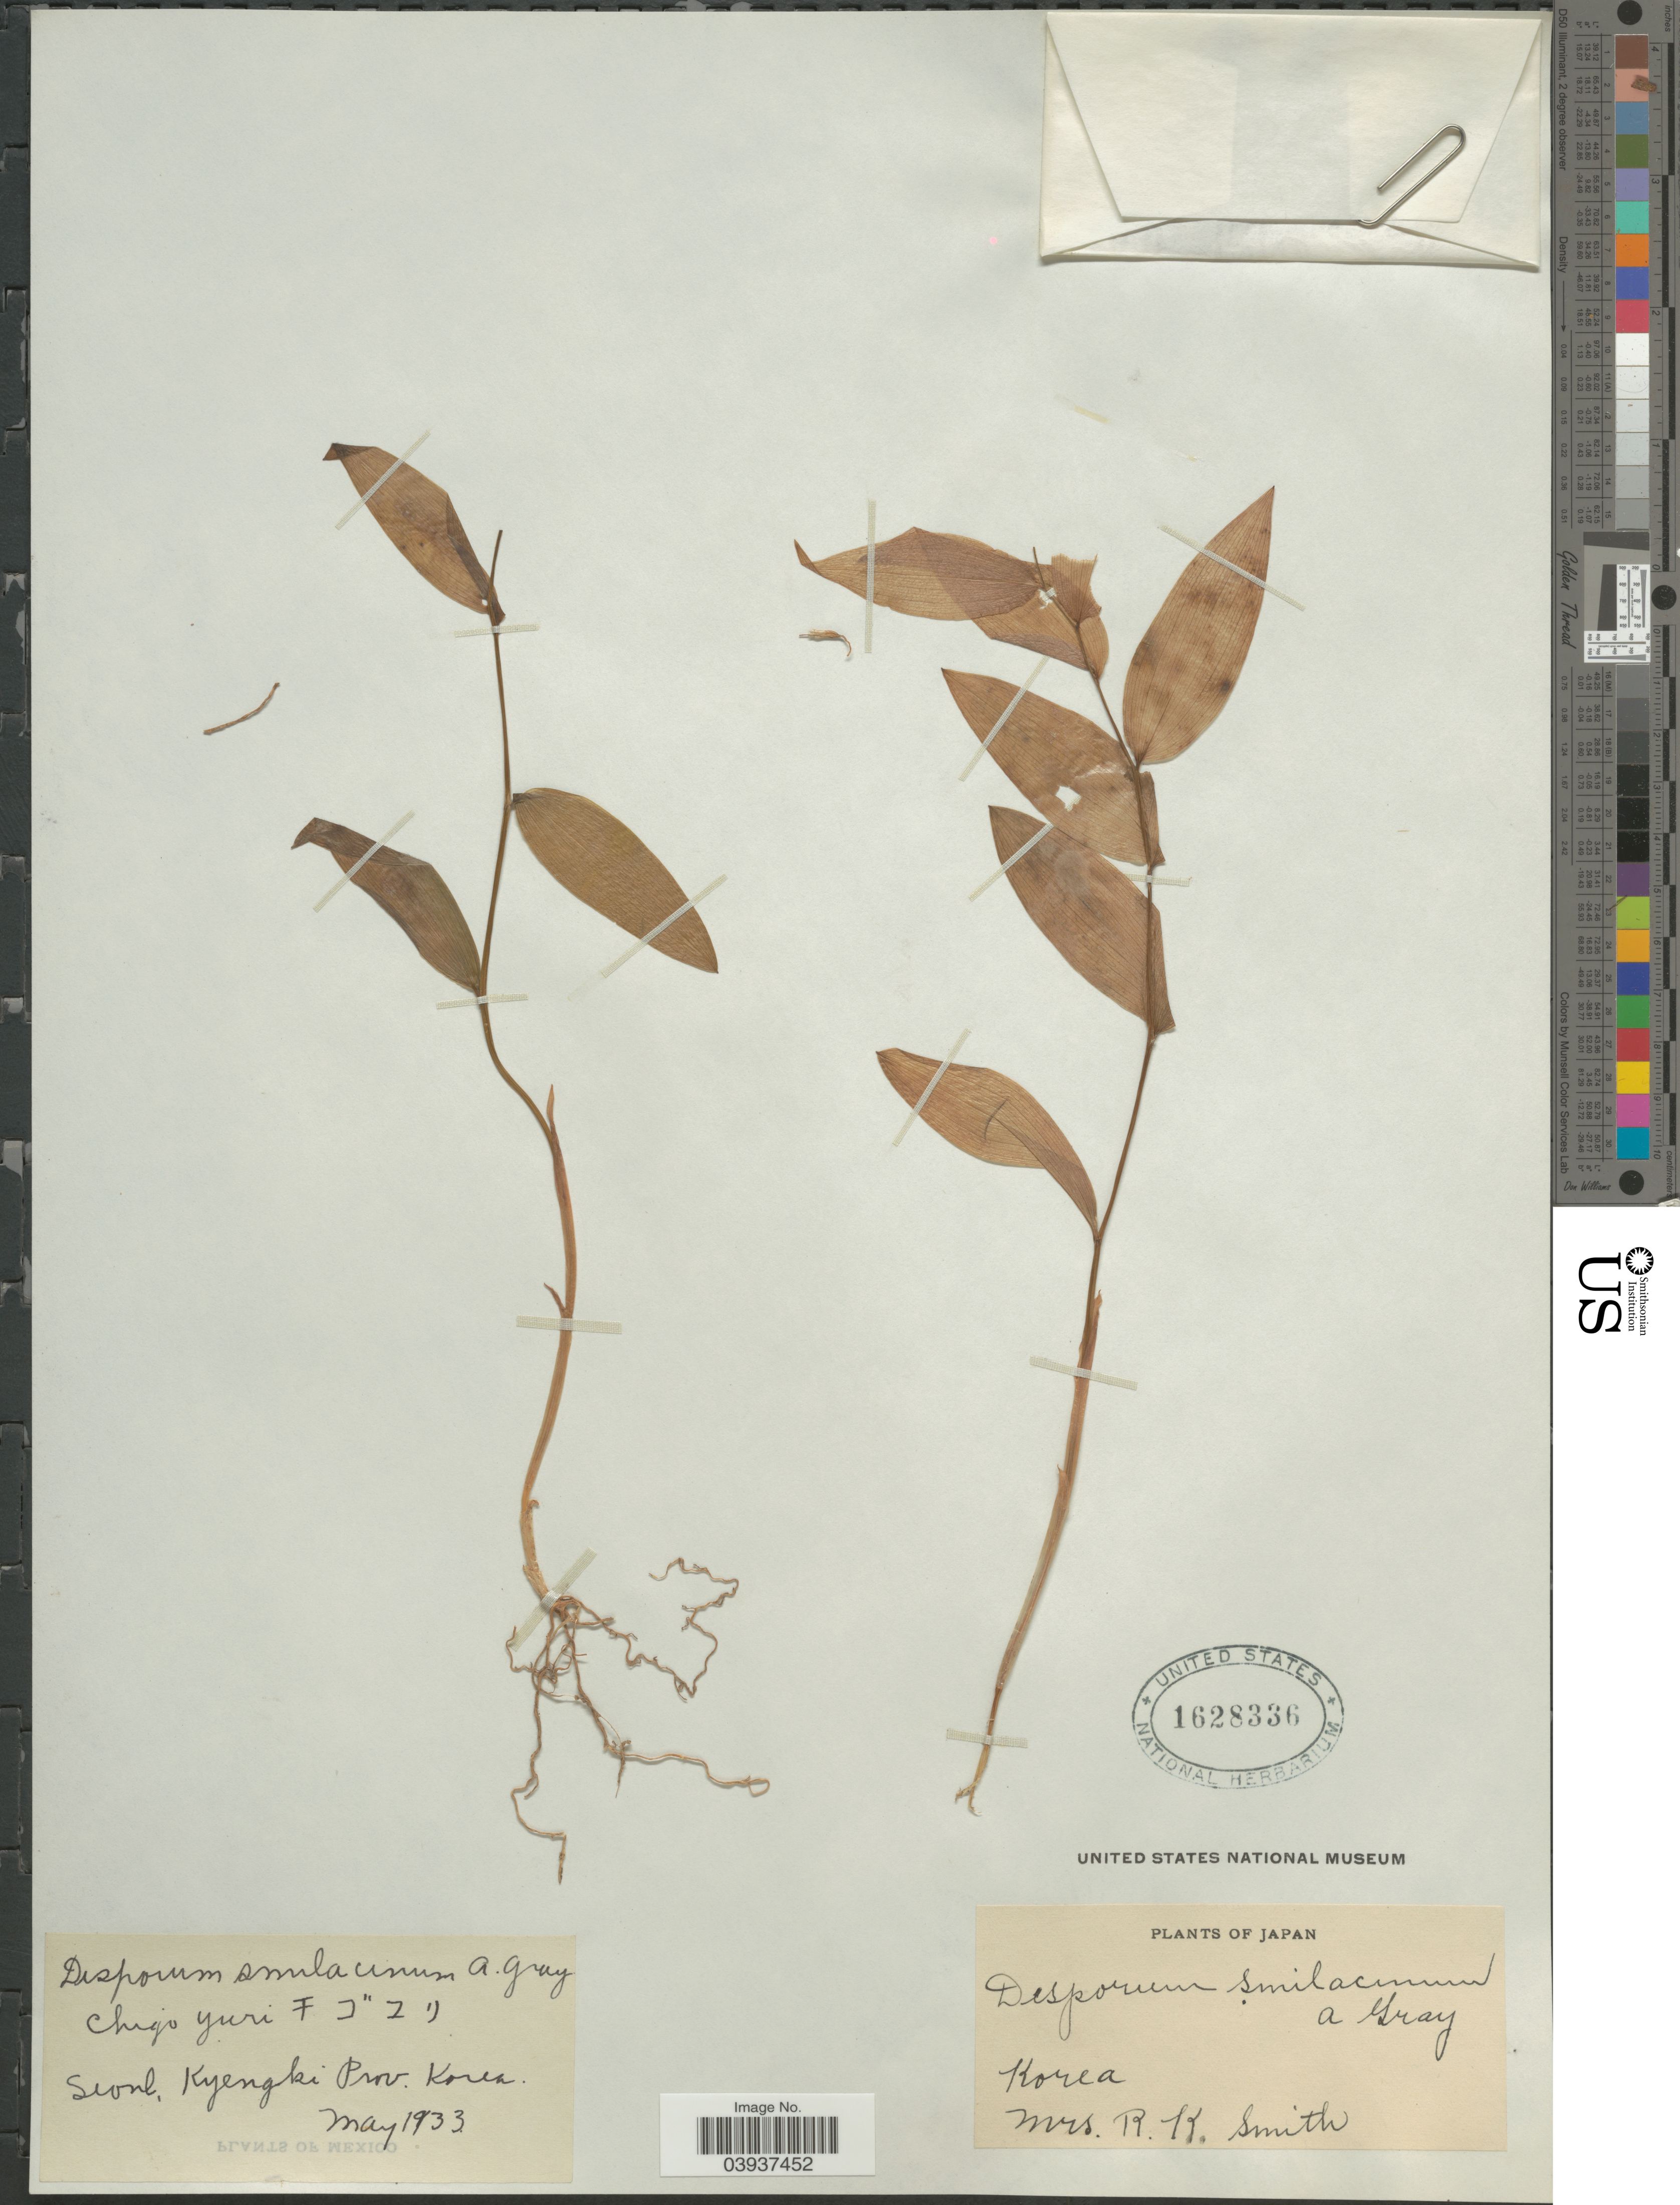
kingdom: Plantae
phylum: Tracheophyta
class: Liliopsida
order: Liliales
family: Colchicaceae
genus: Disporum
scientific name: Disporum smilacinum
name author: A. Gray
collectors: R. Smith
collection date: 1933-05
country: South Korea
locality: Seoul, Kyengki.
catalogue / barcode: US 1628336